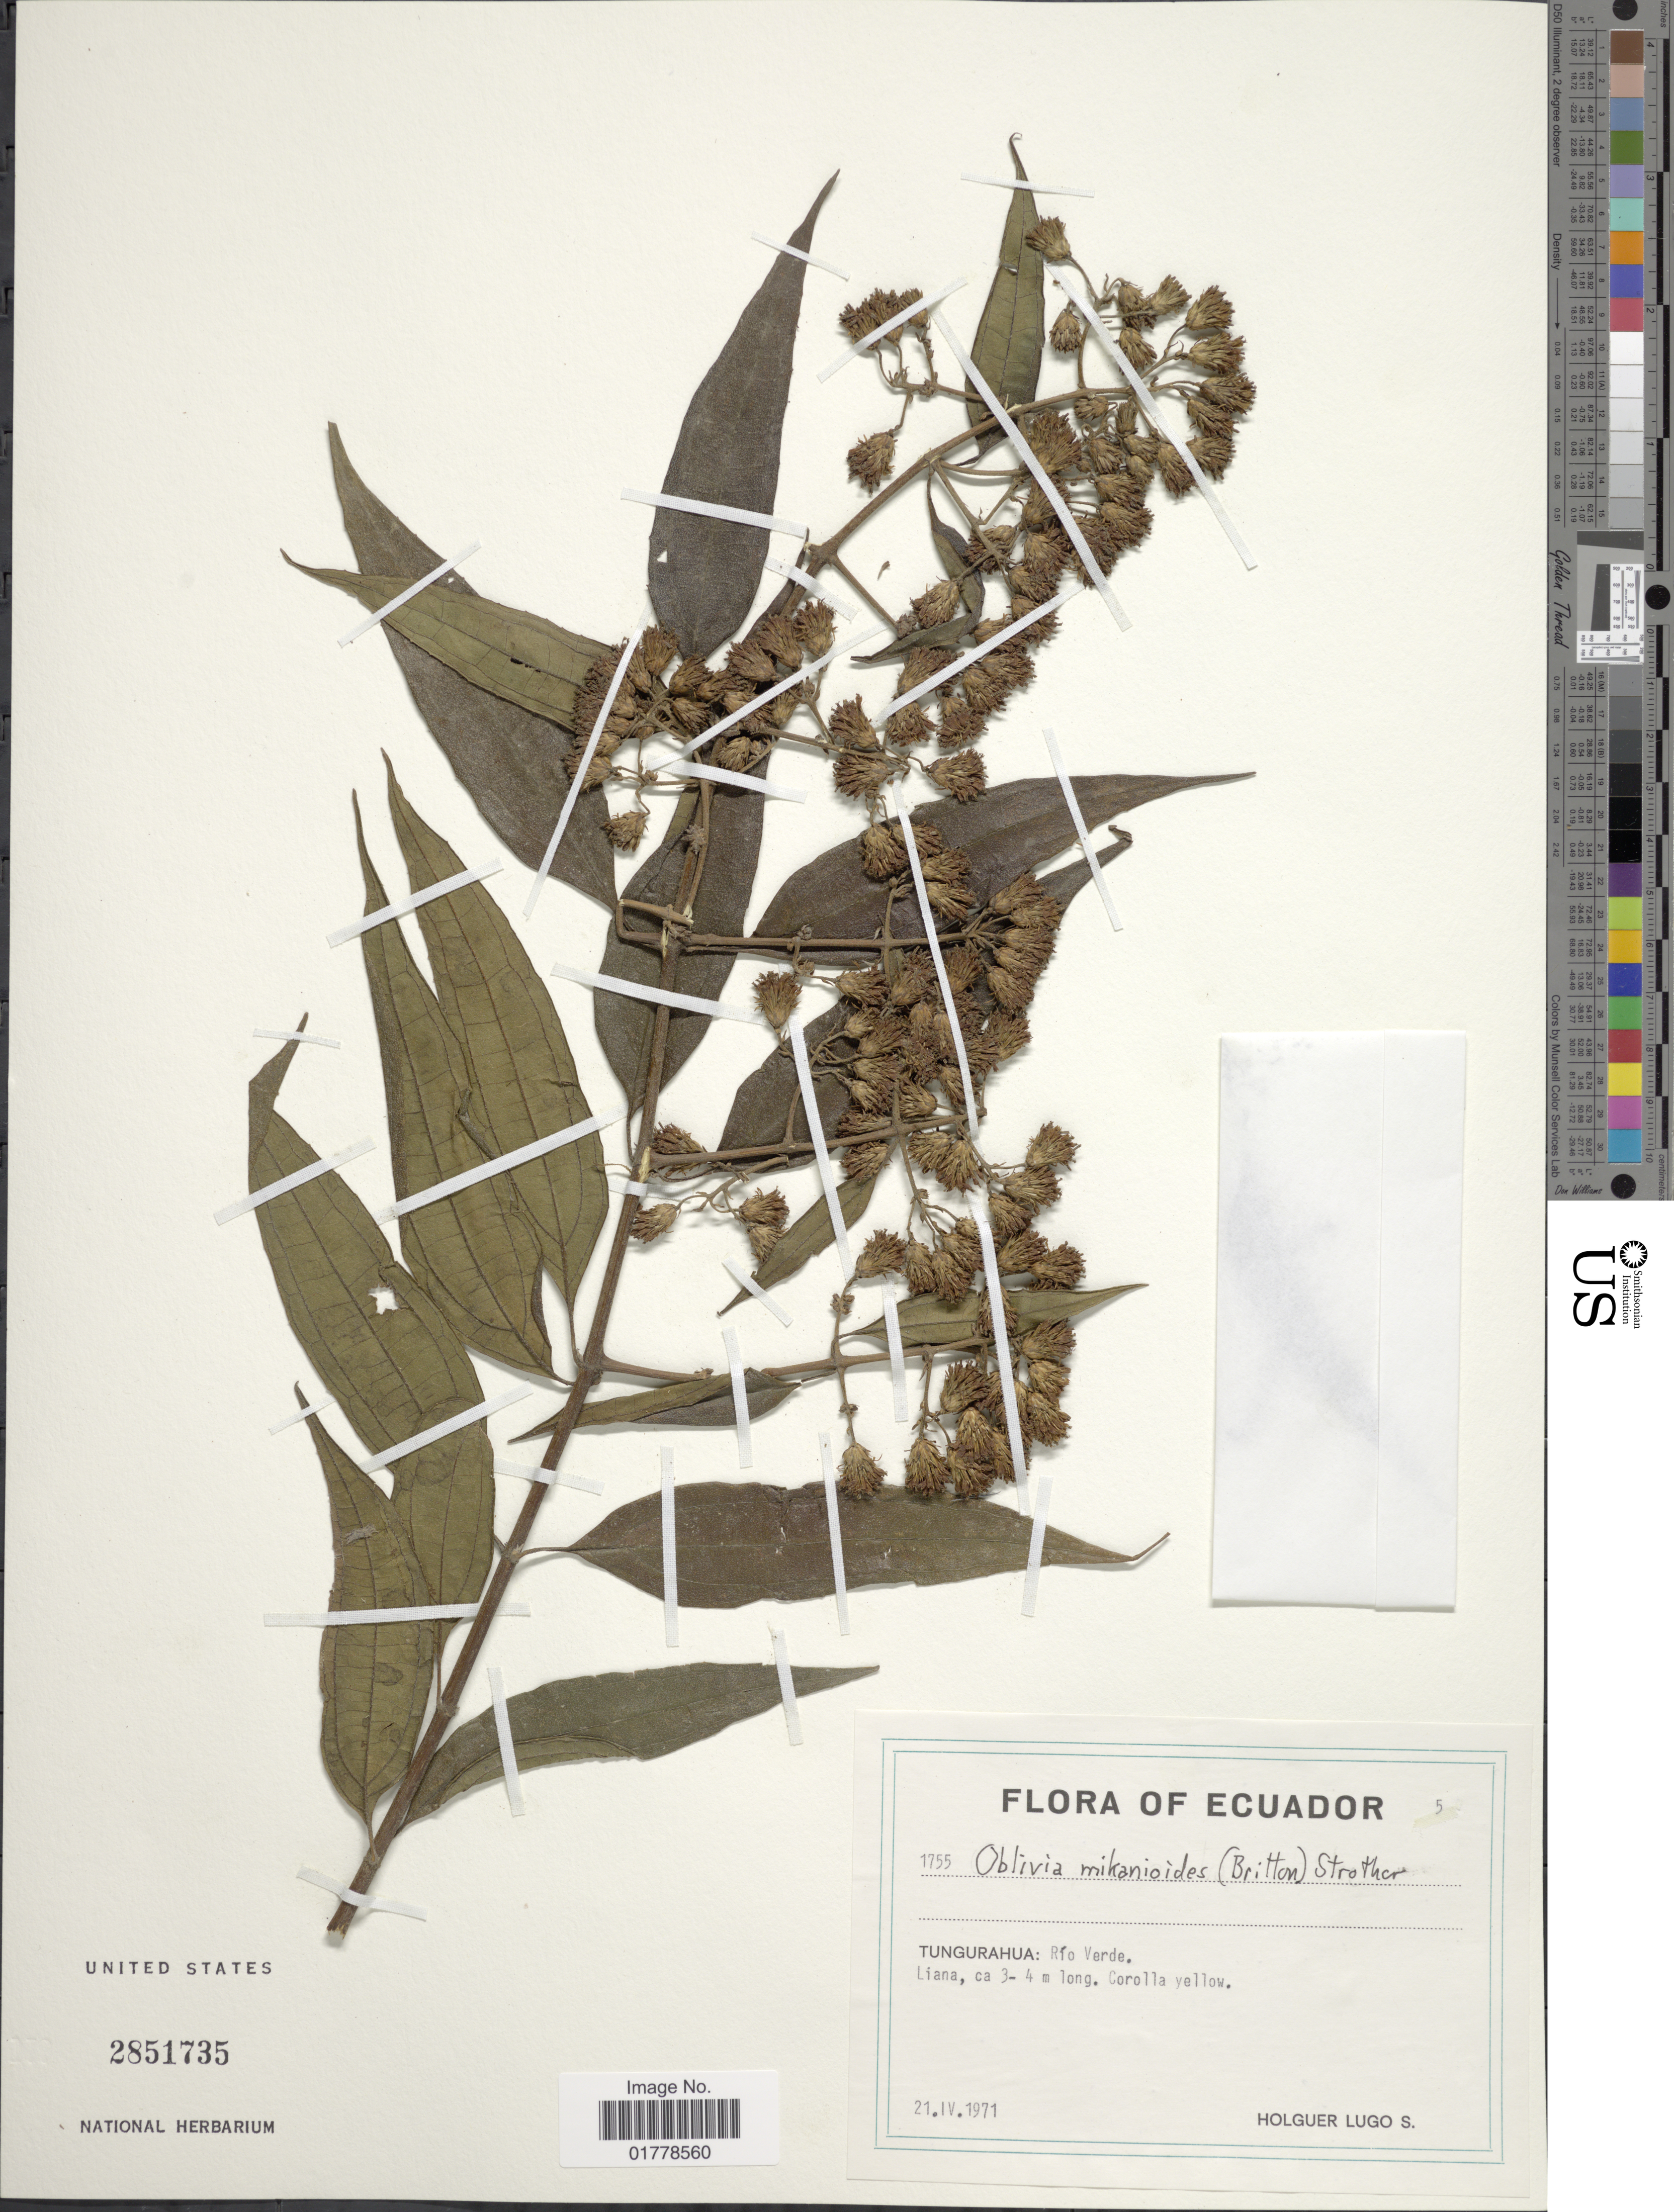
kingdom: Plantae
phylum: Tracheophyta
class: Magnoliopsida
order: Asterales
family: Asteraceae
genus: Oblivia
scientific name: Oblivia mikanioides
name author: (Britton) Strother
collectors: H. Lugo S.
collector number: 1755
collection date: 1971-04-21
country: Ecuador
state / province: Tungurahua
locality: Tungurahua: Río Verde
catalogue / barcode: US 2851735